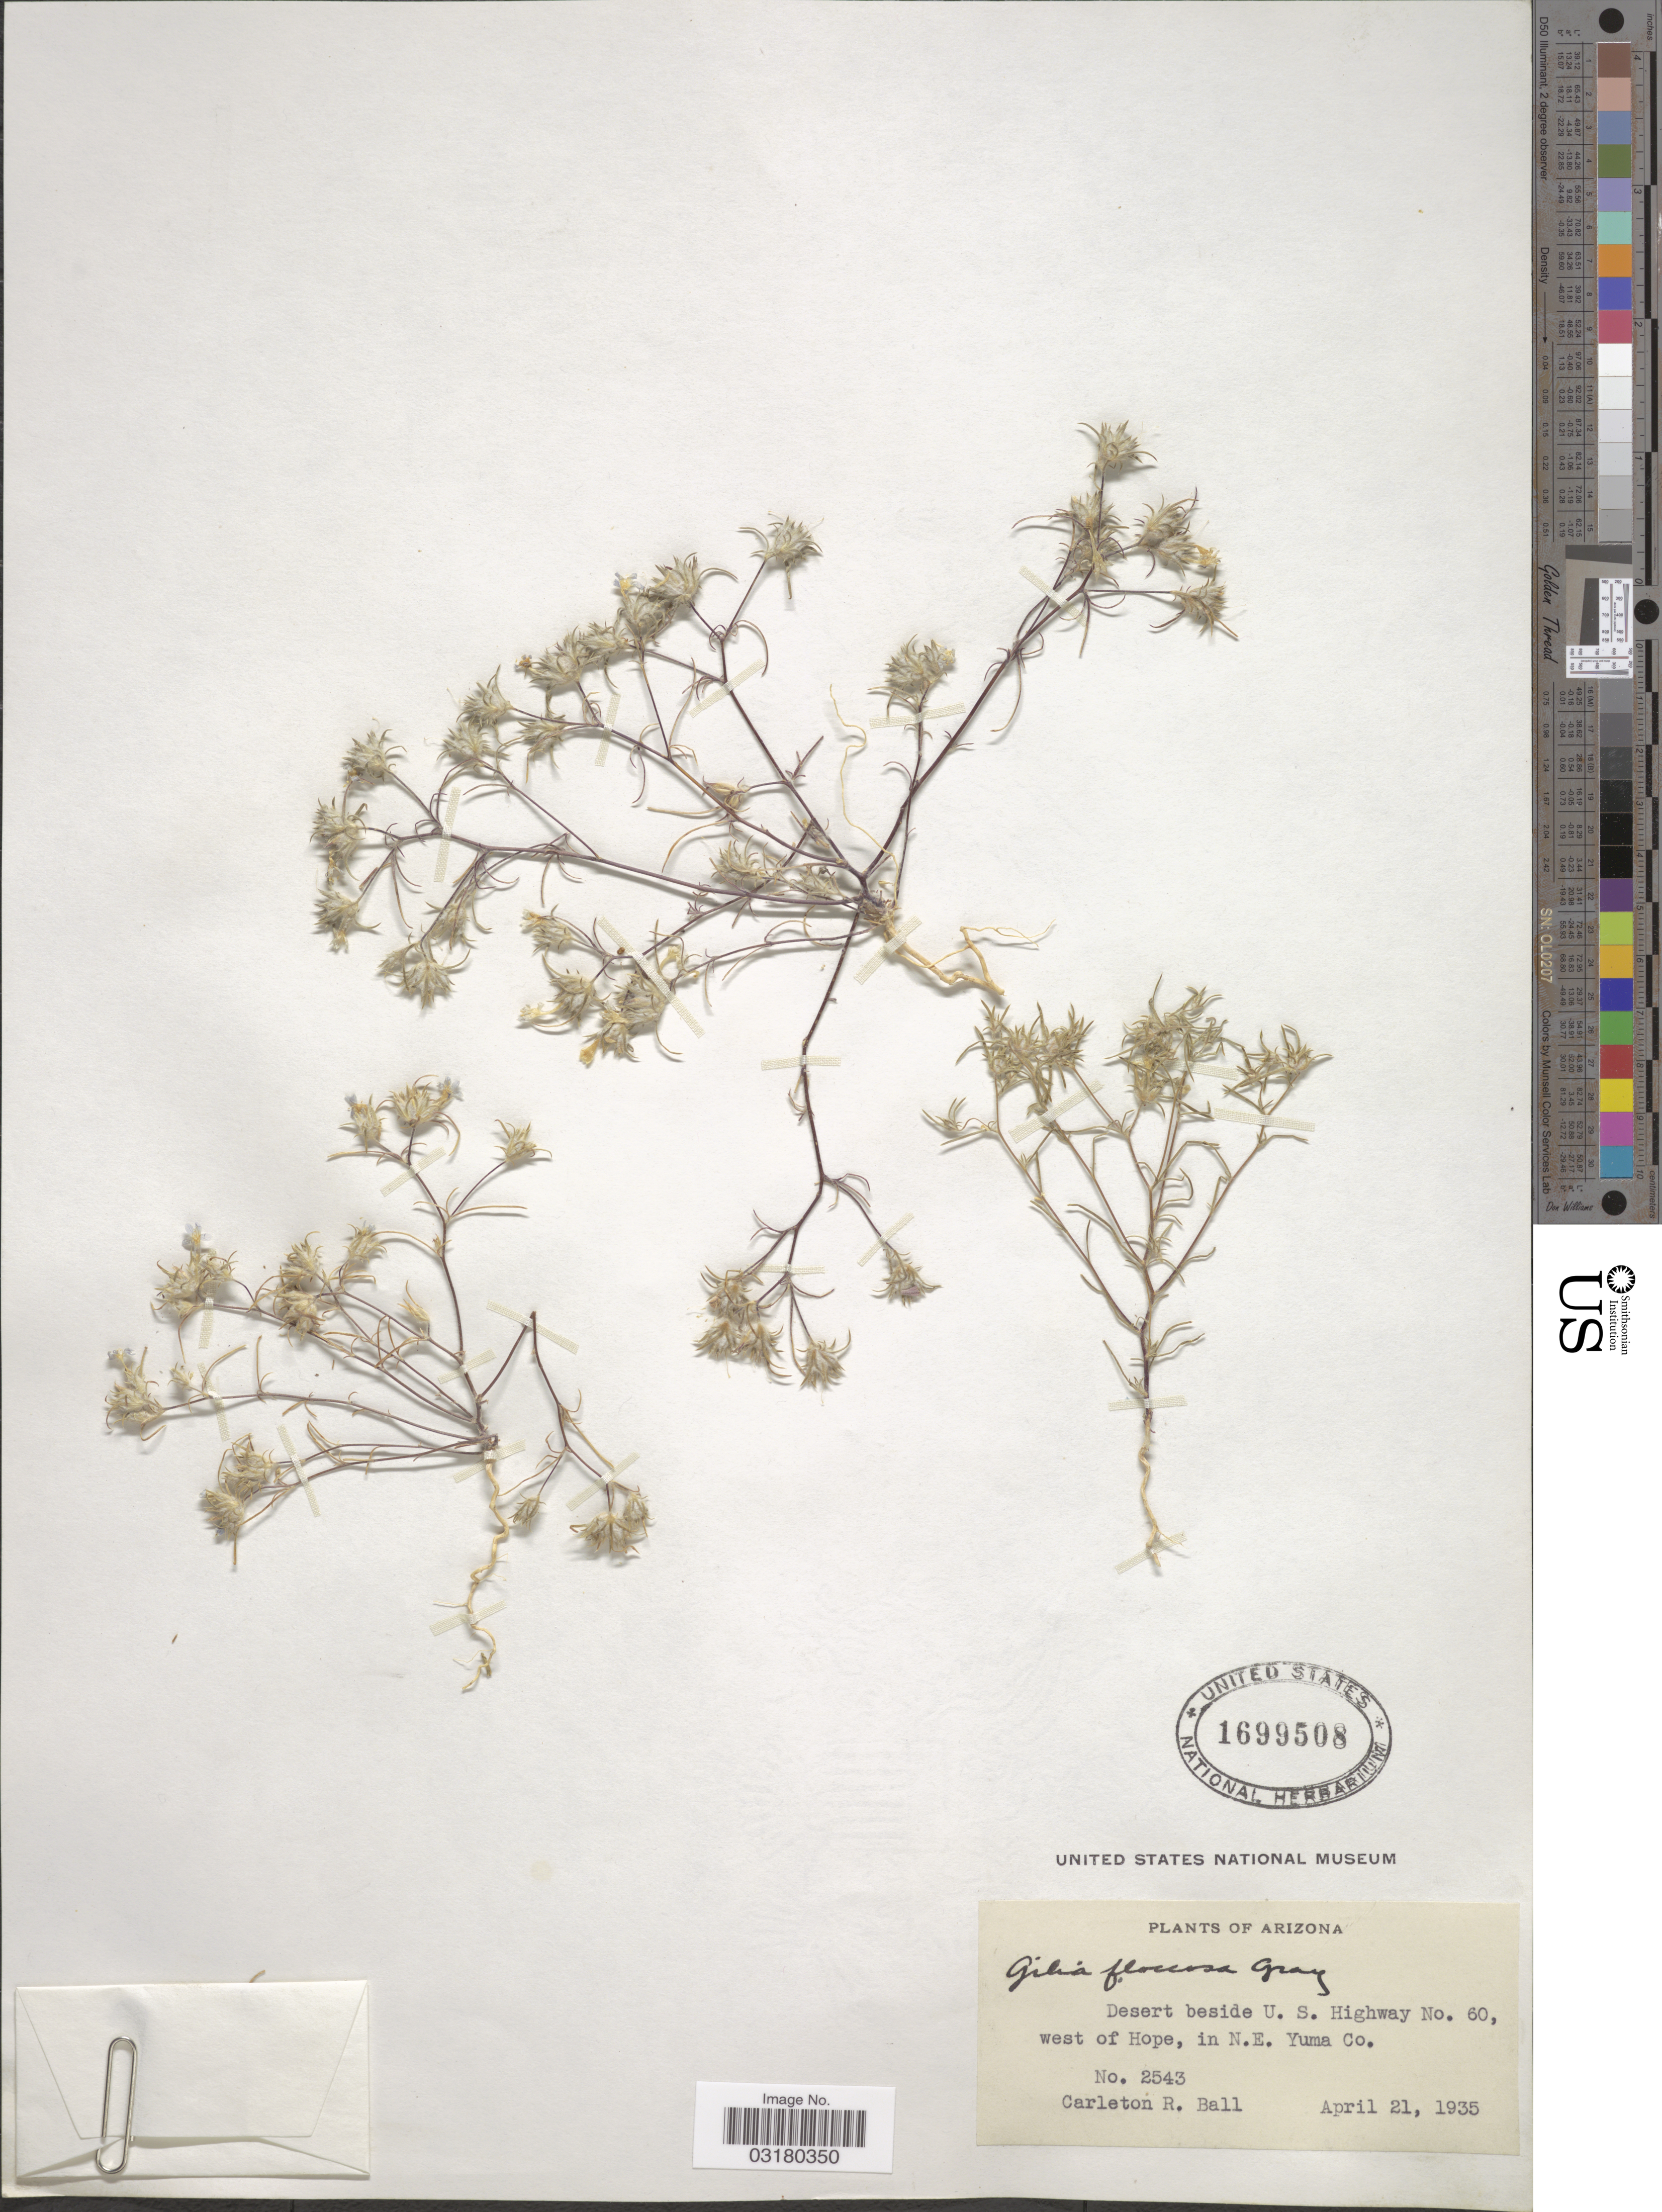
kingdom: Plantae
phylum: Tracheophyta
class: Magnoliopsida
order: Ericales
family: Polemoniaceae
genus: Eriastrum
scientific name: Eriastrum diffusum subsp. diffusum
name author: (A. Gray) H. Mason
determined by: Strong, Mark T., (BOT), Smithsonian Institution - National Museum of Natural History (UNITED STATES)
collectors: C. R. Ball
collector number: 2543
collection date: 1935-04-21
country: United States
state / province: Arizona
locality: Desert beside U.S. Highway No. 60, west of Hope, in N.E. Yuma Co.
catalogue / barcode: US 1699508